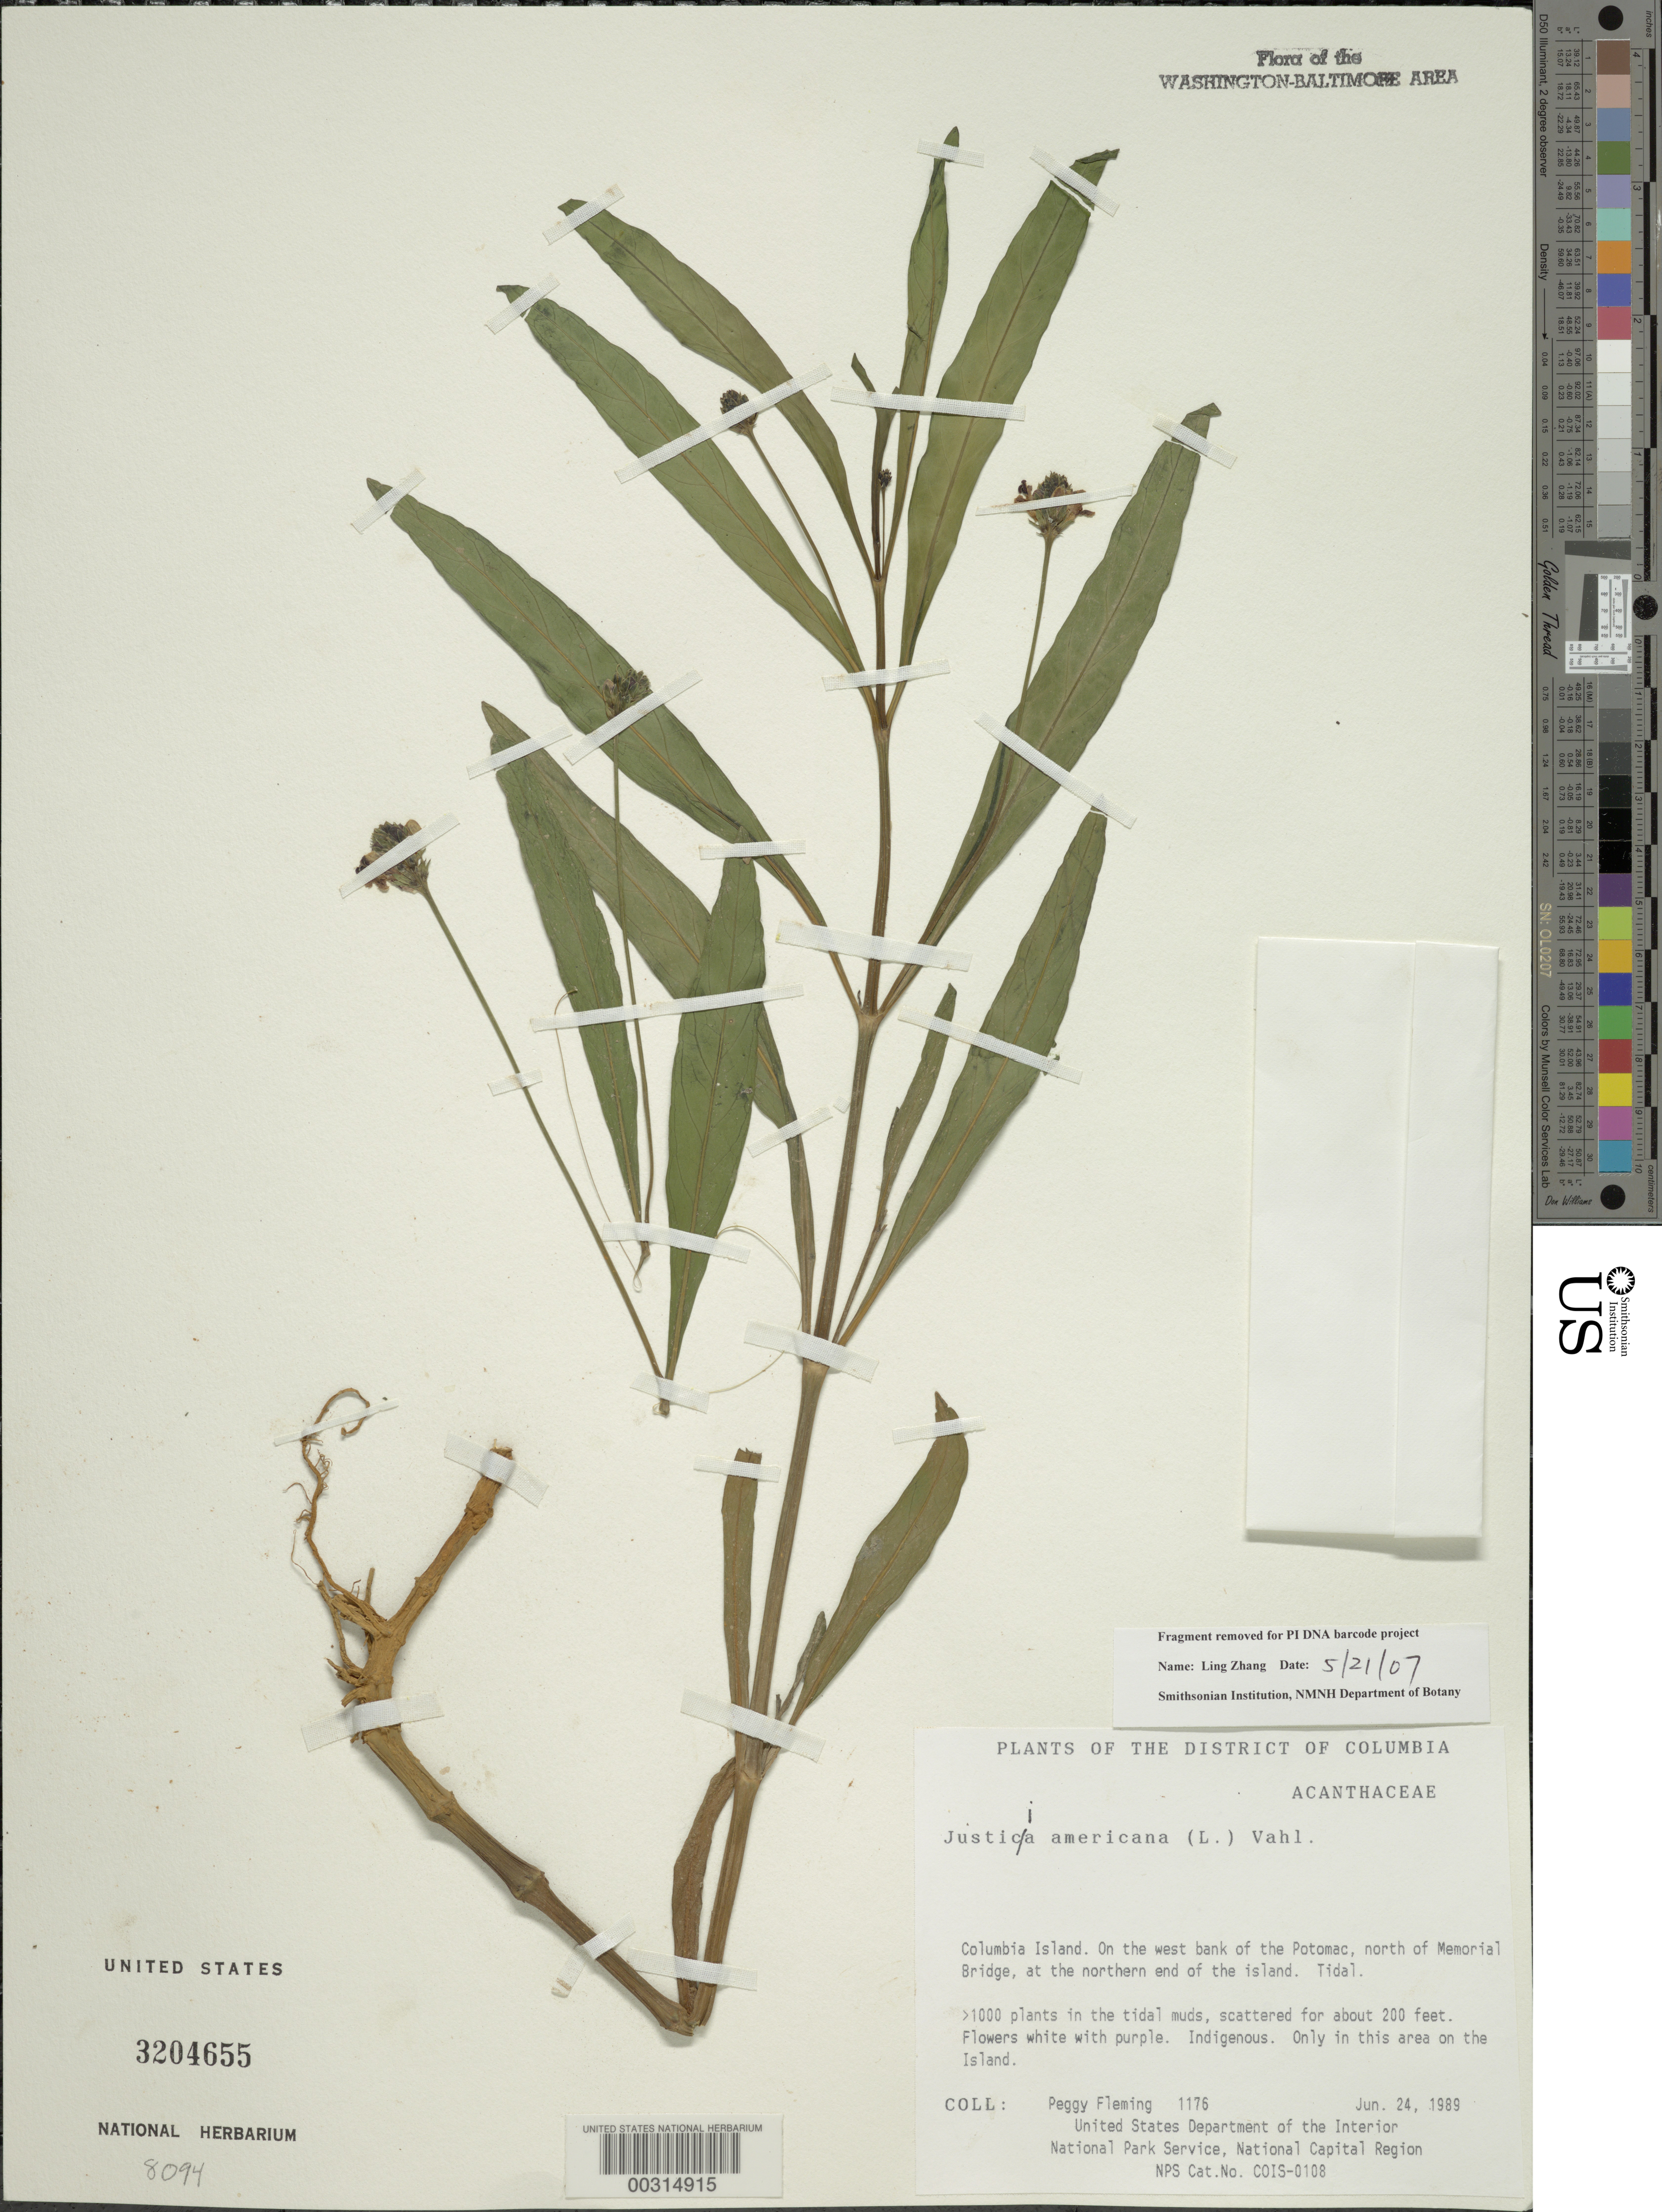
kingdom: Plantae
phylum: Tracheophyta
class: Magnoliopsida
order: Lamiales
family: Acanthaceae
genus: Justicia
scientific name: Justicia americana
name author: (L.) Vahl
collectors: P. Fleming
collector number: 1176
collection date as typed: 24 Jun 1989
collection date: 1989-06-24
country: United States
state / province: District of Columbia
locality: Columbia Island, W bank of the Potomac, N of Memorial Bridge, at N end of the Island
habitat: Tidal muds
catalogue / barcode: US 3204655